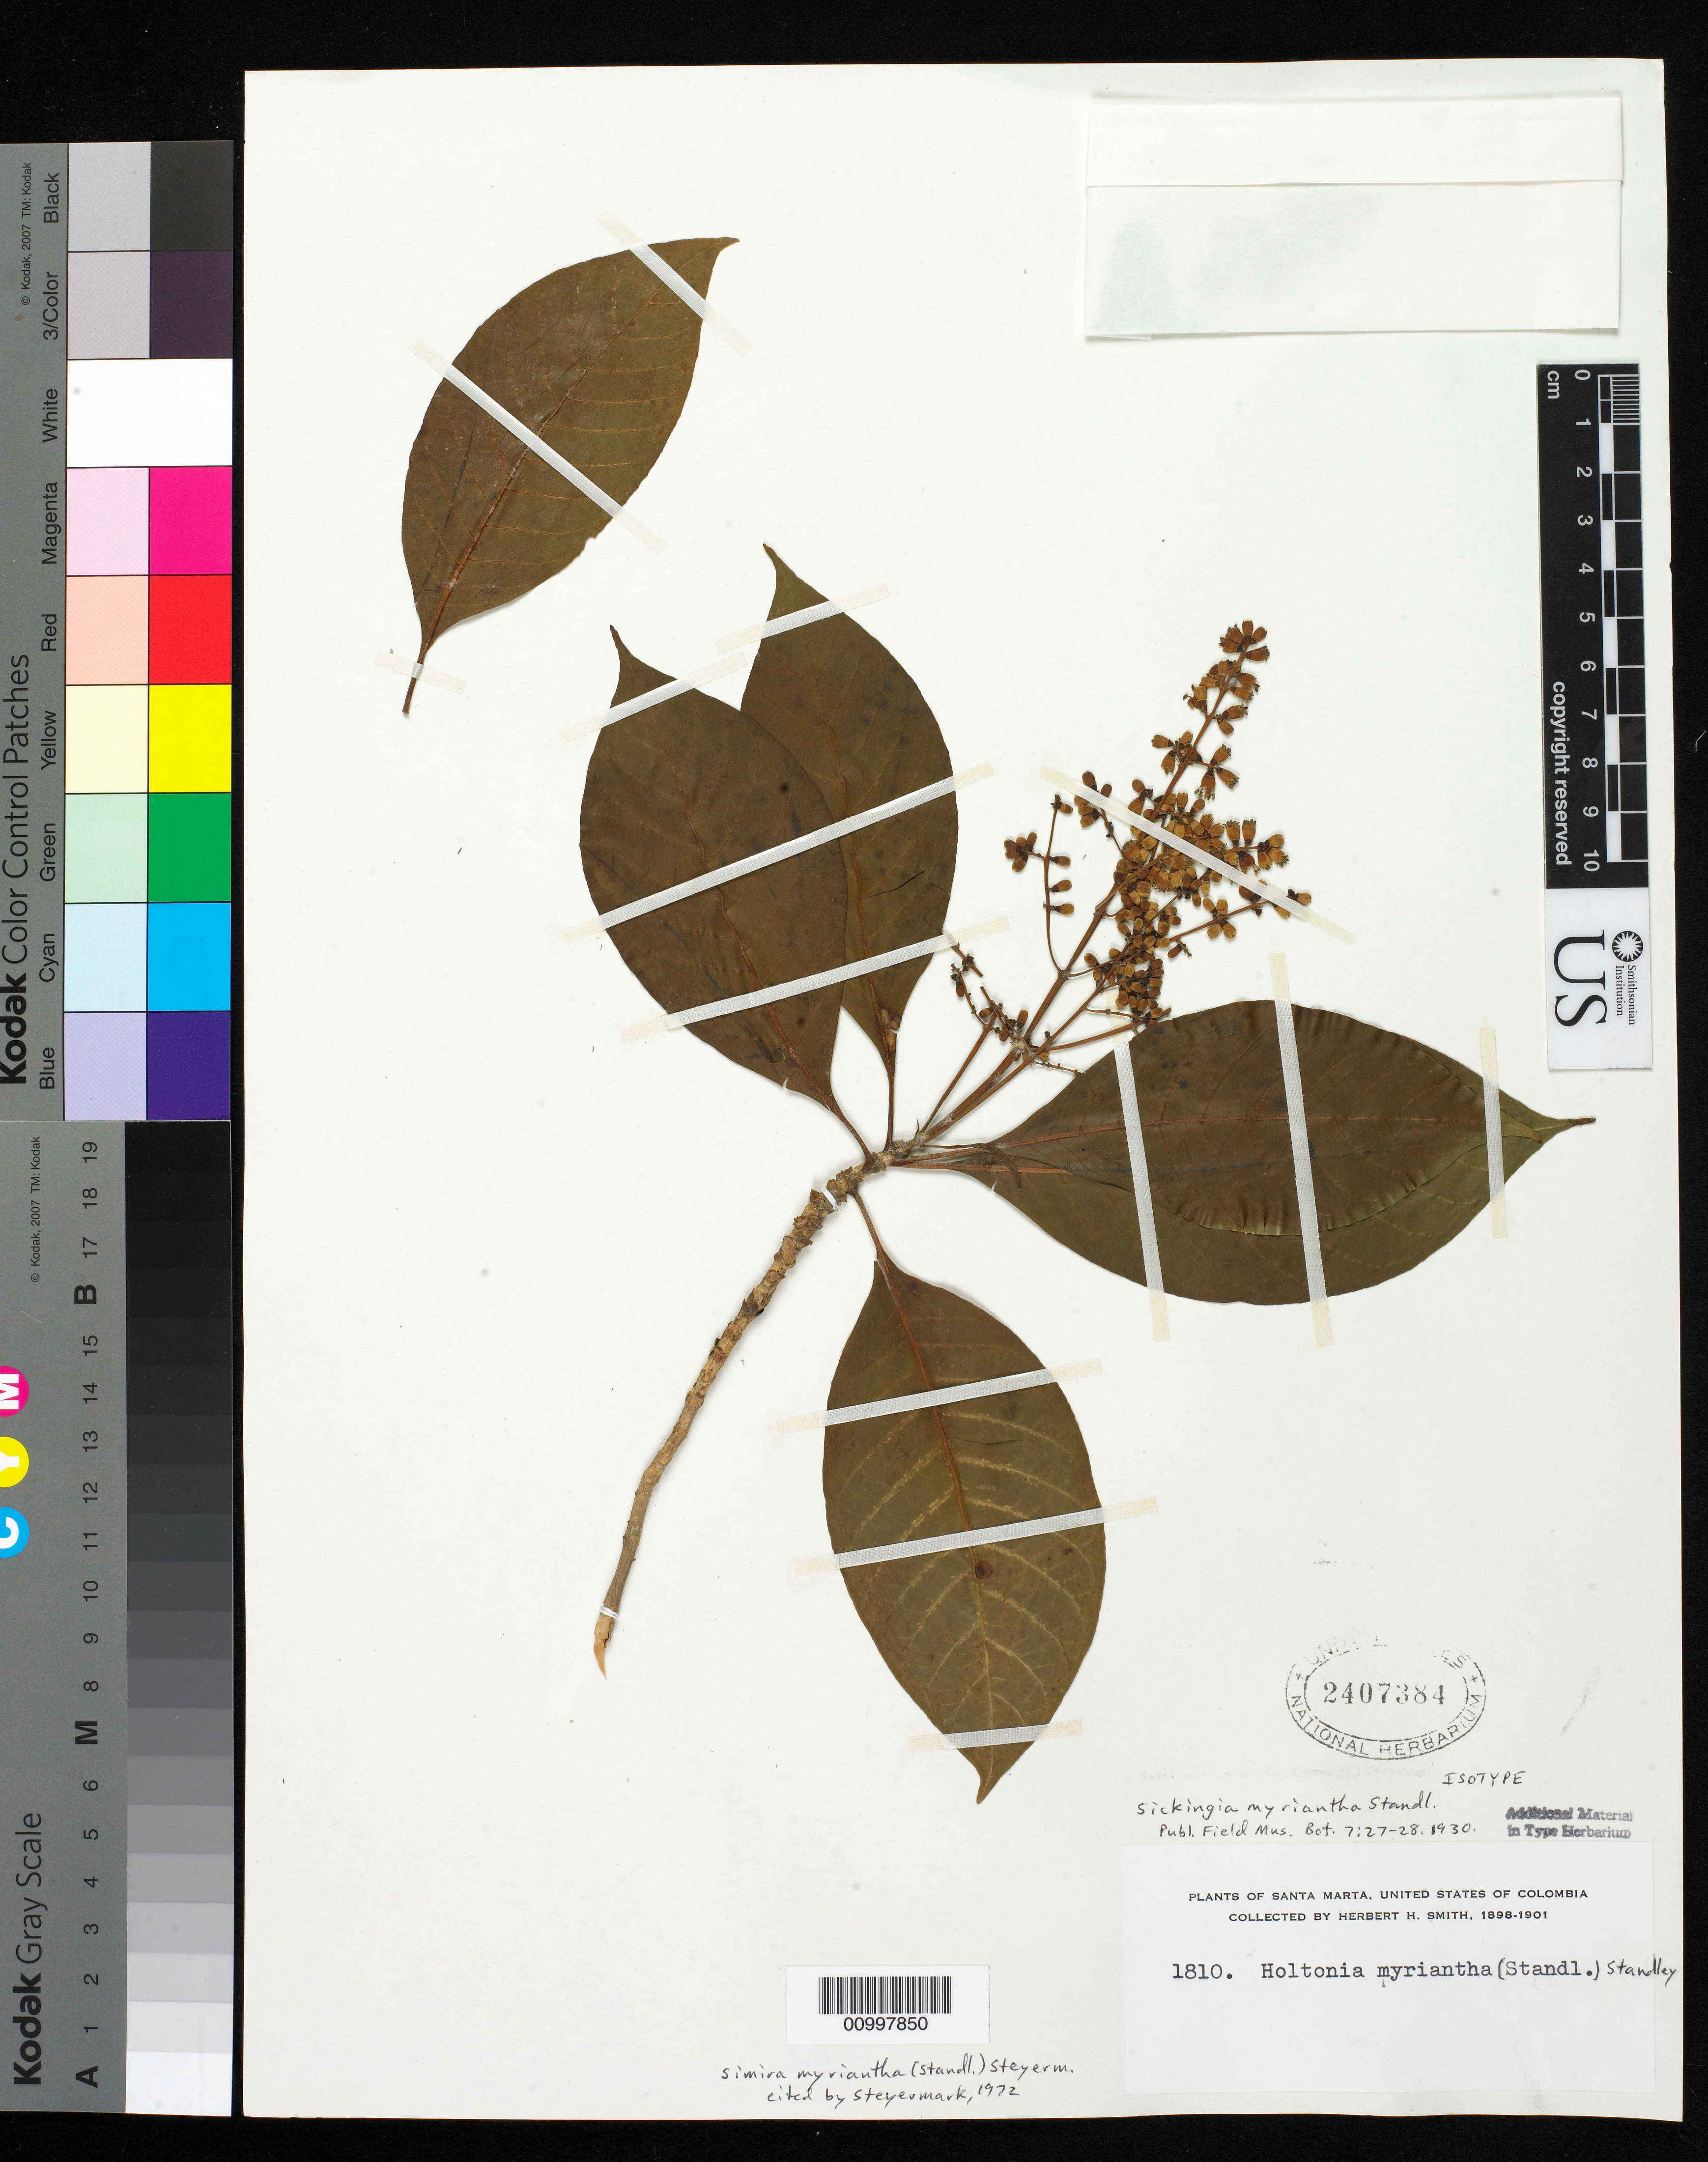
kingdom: Plantae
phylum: Tracheophyta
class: Magnoliopsida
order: Gentianales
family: Rubiaceae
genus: Sickingia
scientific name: Sickingia myriantha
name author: Standl.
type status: Isotype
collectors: Herbert H. Smith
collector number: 1810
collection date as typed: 1898-1901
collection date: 1898/1901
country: Colombia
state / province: Magdalena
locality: Santa Marta.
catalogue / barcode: US 2407384